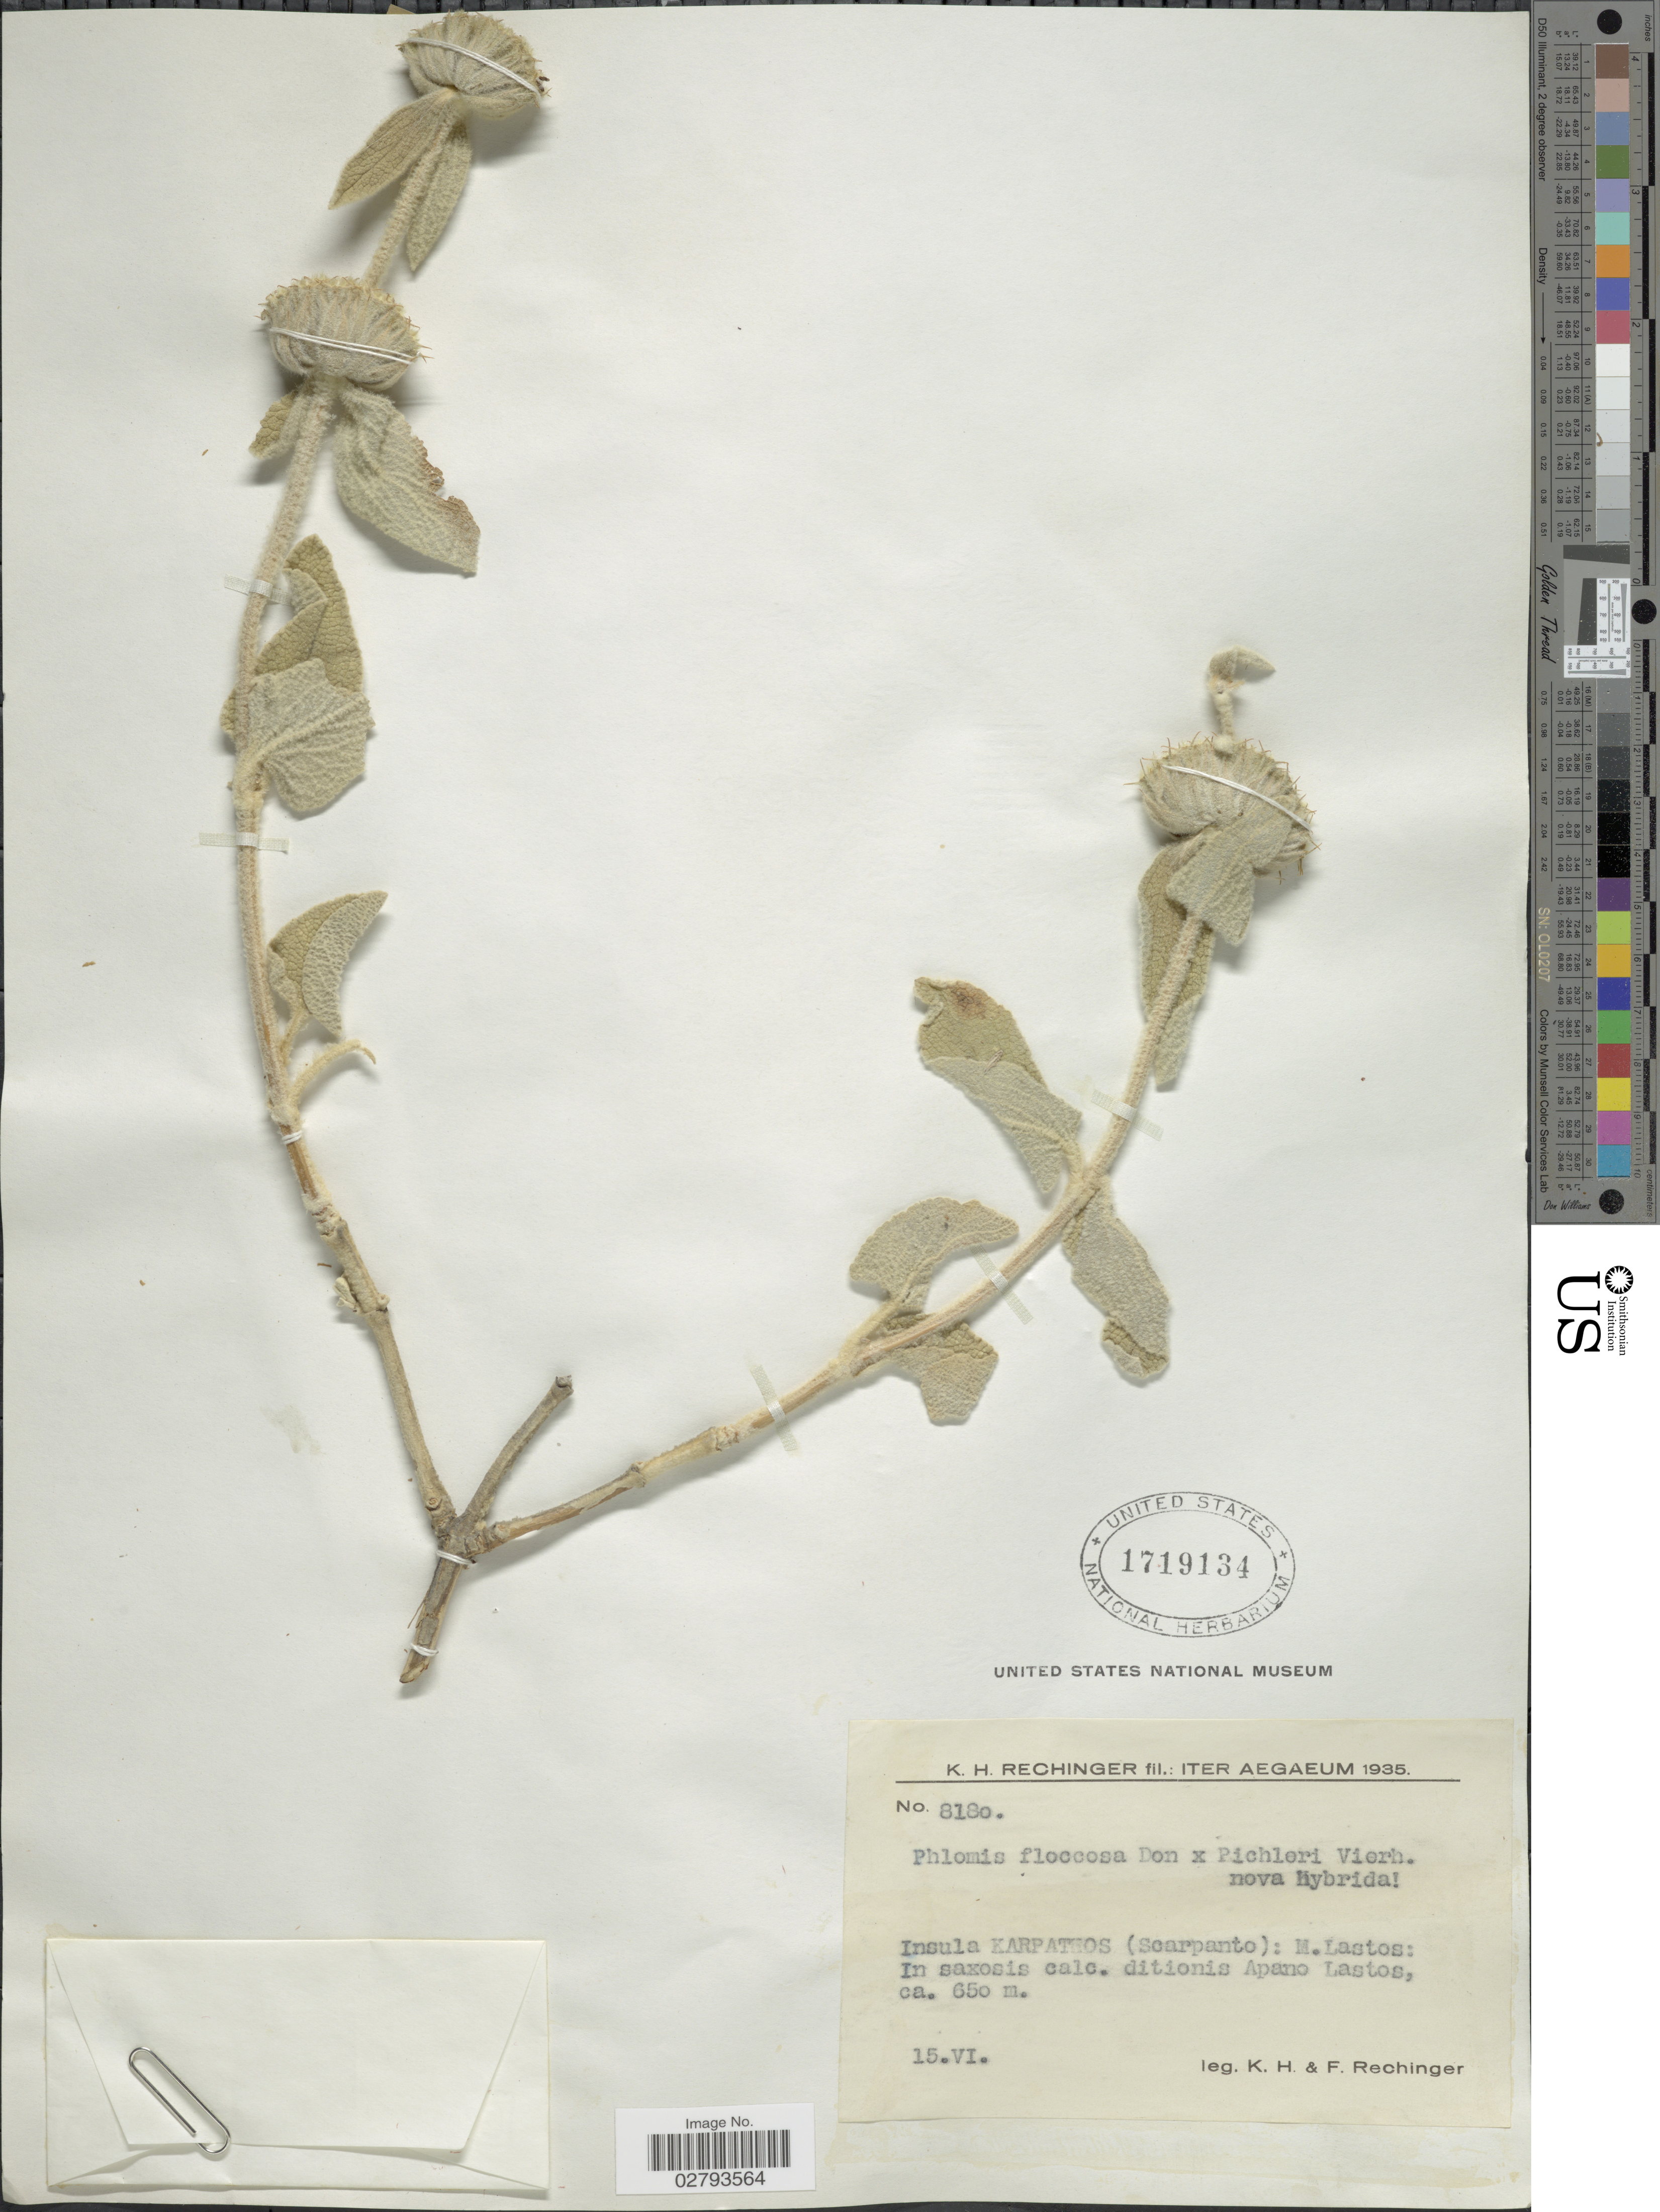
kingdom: Plantae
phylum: Tracheophyta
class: Magnoliopsida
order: Lamiales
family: Lamiaceae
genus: Phlomis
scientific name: Phlomis floccosa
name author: D. Don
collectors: K. H. Rechinger & F. Rechinger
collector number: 8180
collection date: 1935-06-15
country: Greece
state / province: South Aegean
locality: Aegaeum. Insula Karpathos (Scarpanto): M. Lastos: In saxosis calc. ditionis Apano Lastos.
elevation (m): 650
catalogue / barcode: US 1719134